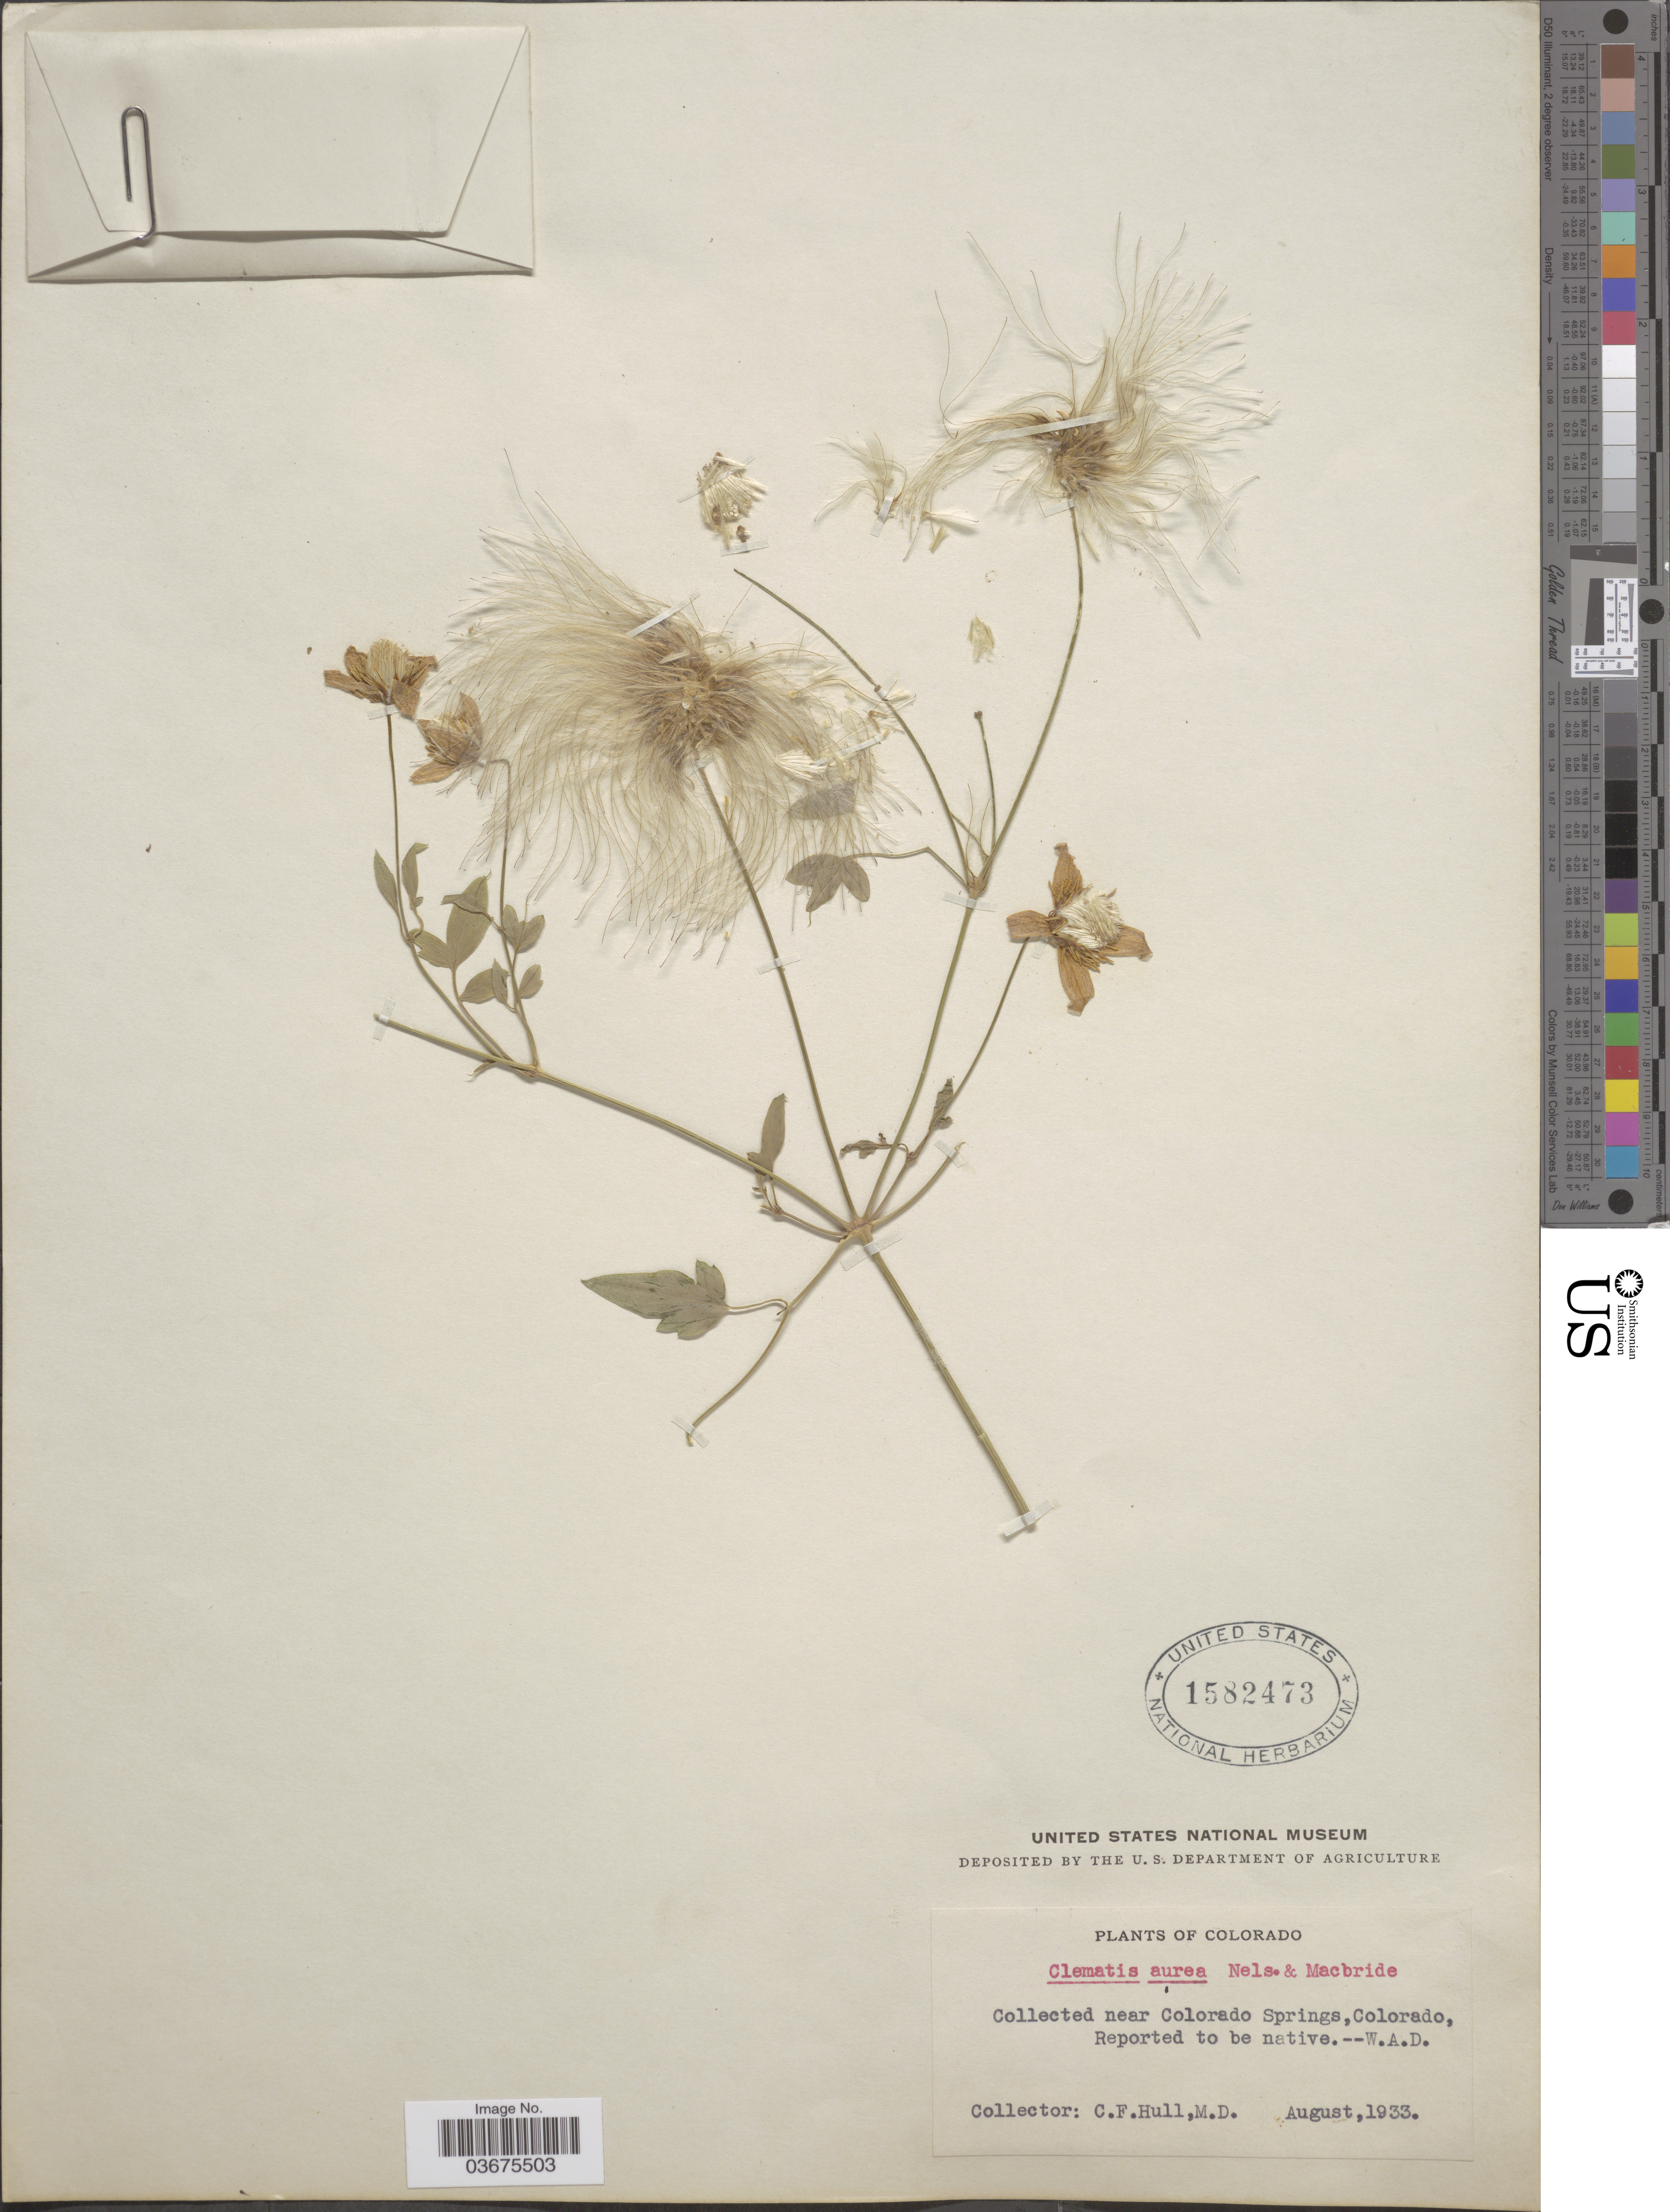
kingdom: Plantae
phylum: Tracheophyta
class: Magnoliopsida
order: Ranunculales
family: Ranunculaceae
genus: Clematis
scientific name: Clematis orientalis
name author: L.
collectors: C. Hull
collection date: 1933-08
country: United States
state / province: Colorado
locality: Near Colorado Springs.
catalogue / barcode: US 1582473